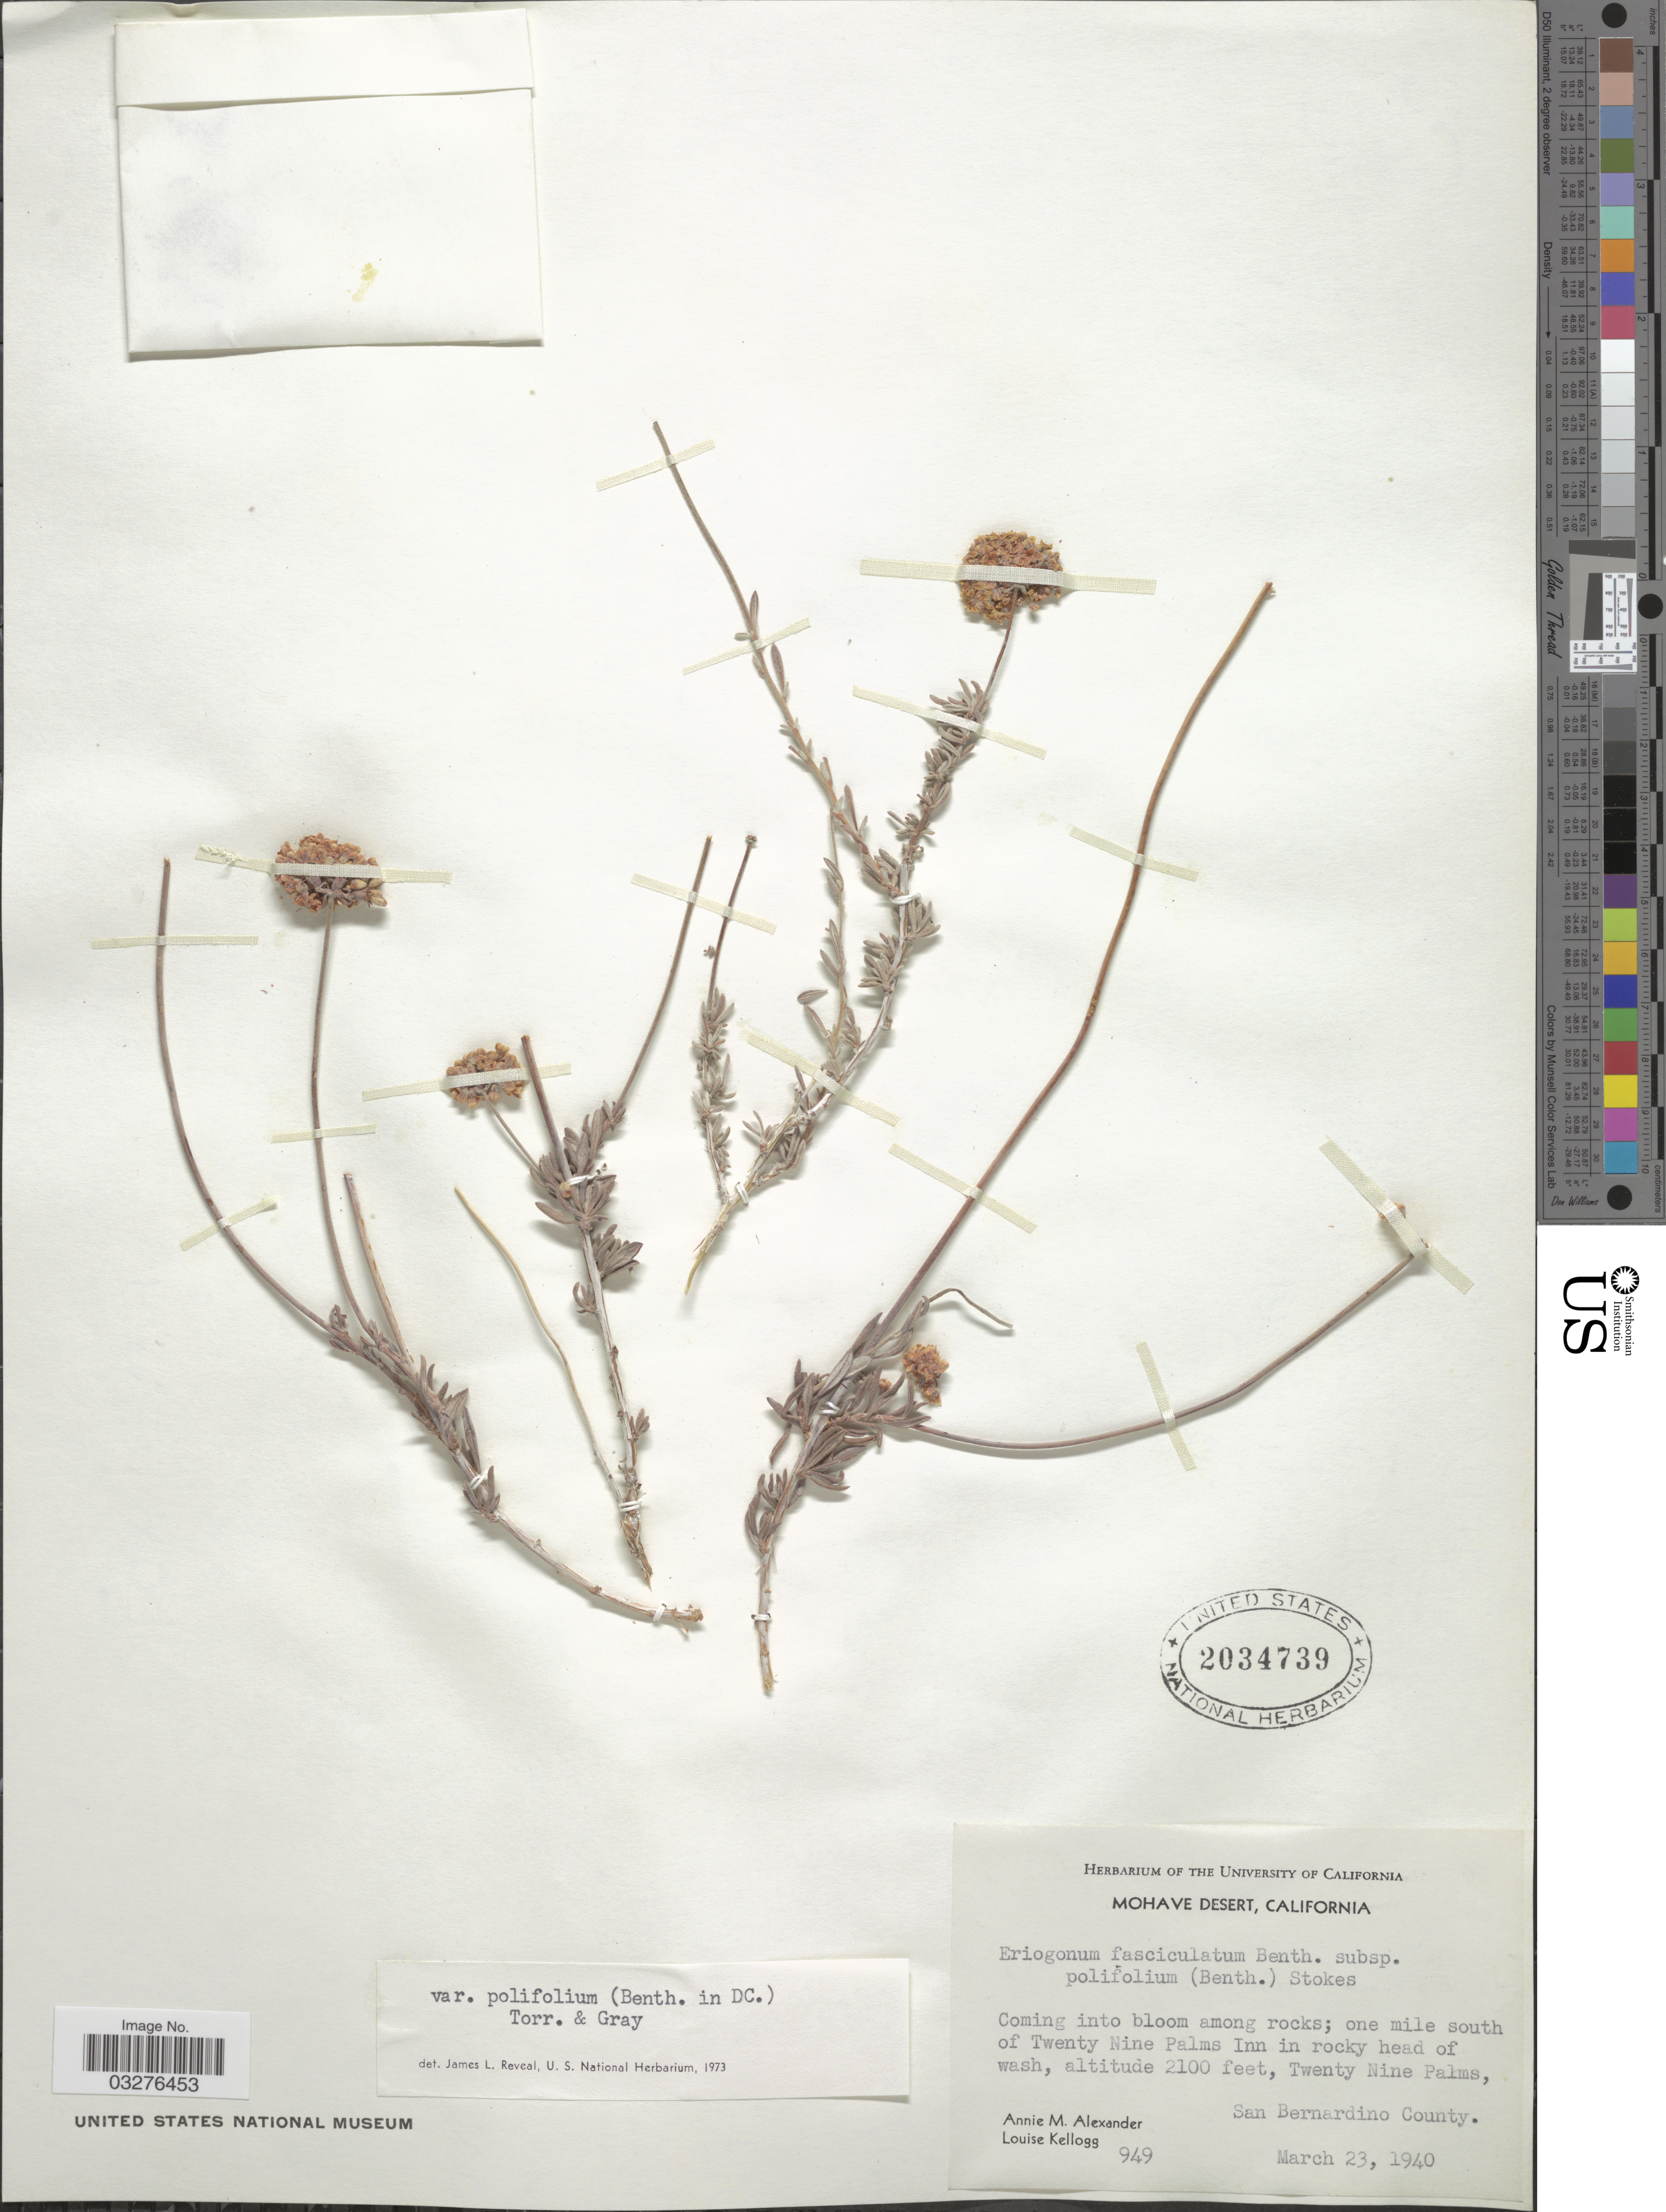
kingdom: Plantae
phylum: Tracheophyta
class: Magnoliopsida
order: Caryophyllales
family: Polygonaceae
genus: Eriogonum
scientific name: Eriogonum fasciculatum var. polifolium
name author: (Benth.) Torr. & A. Gray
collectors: A. M. Alexander & L. Kellogg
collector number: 949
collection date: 1940-03-23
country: United States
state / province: California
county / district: San Bernardino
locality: Mohave Desert, one mile south of Twenty Nine Palms Inn in rocky head of wash, Twenty Nine Palms, San Bernardino County.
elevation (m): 640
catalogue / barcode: US 2034739